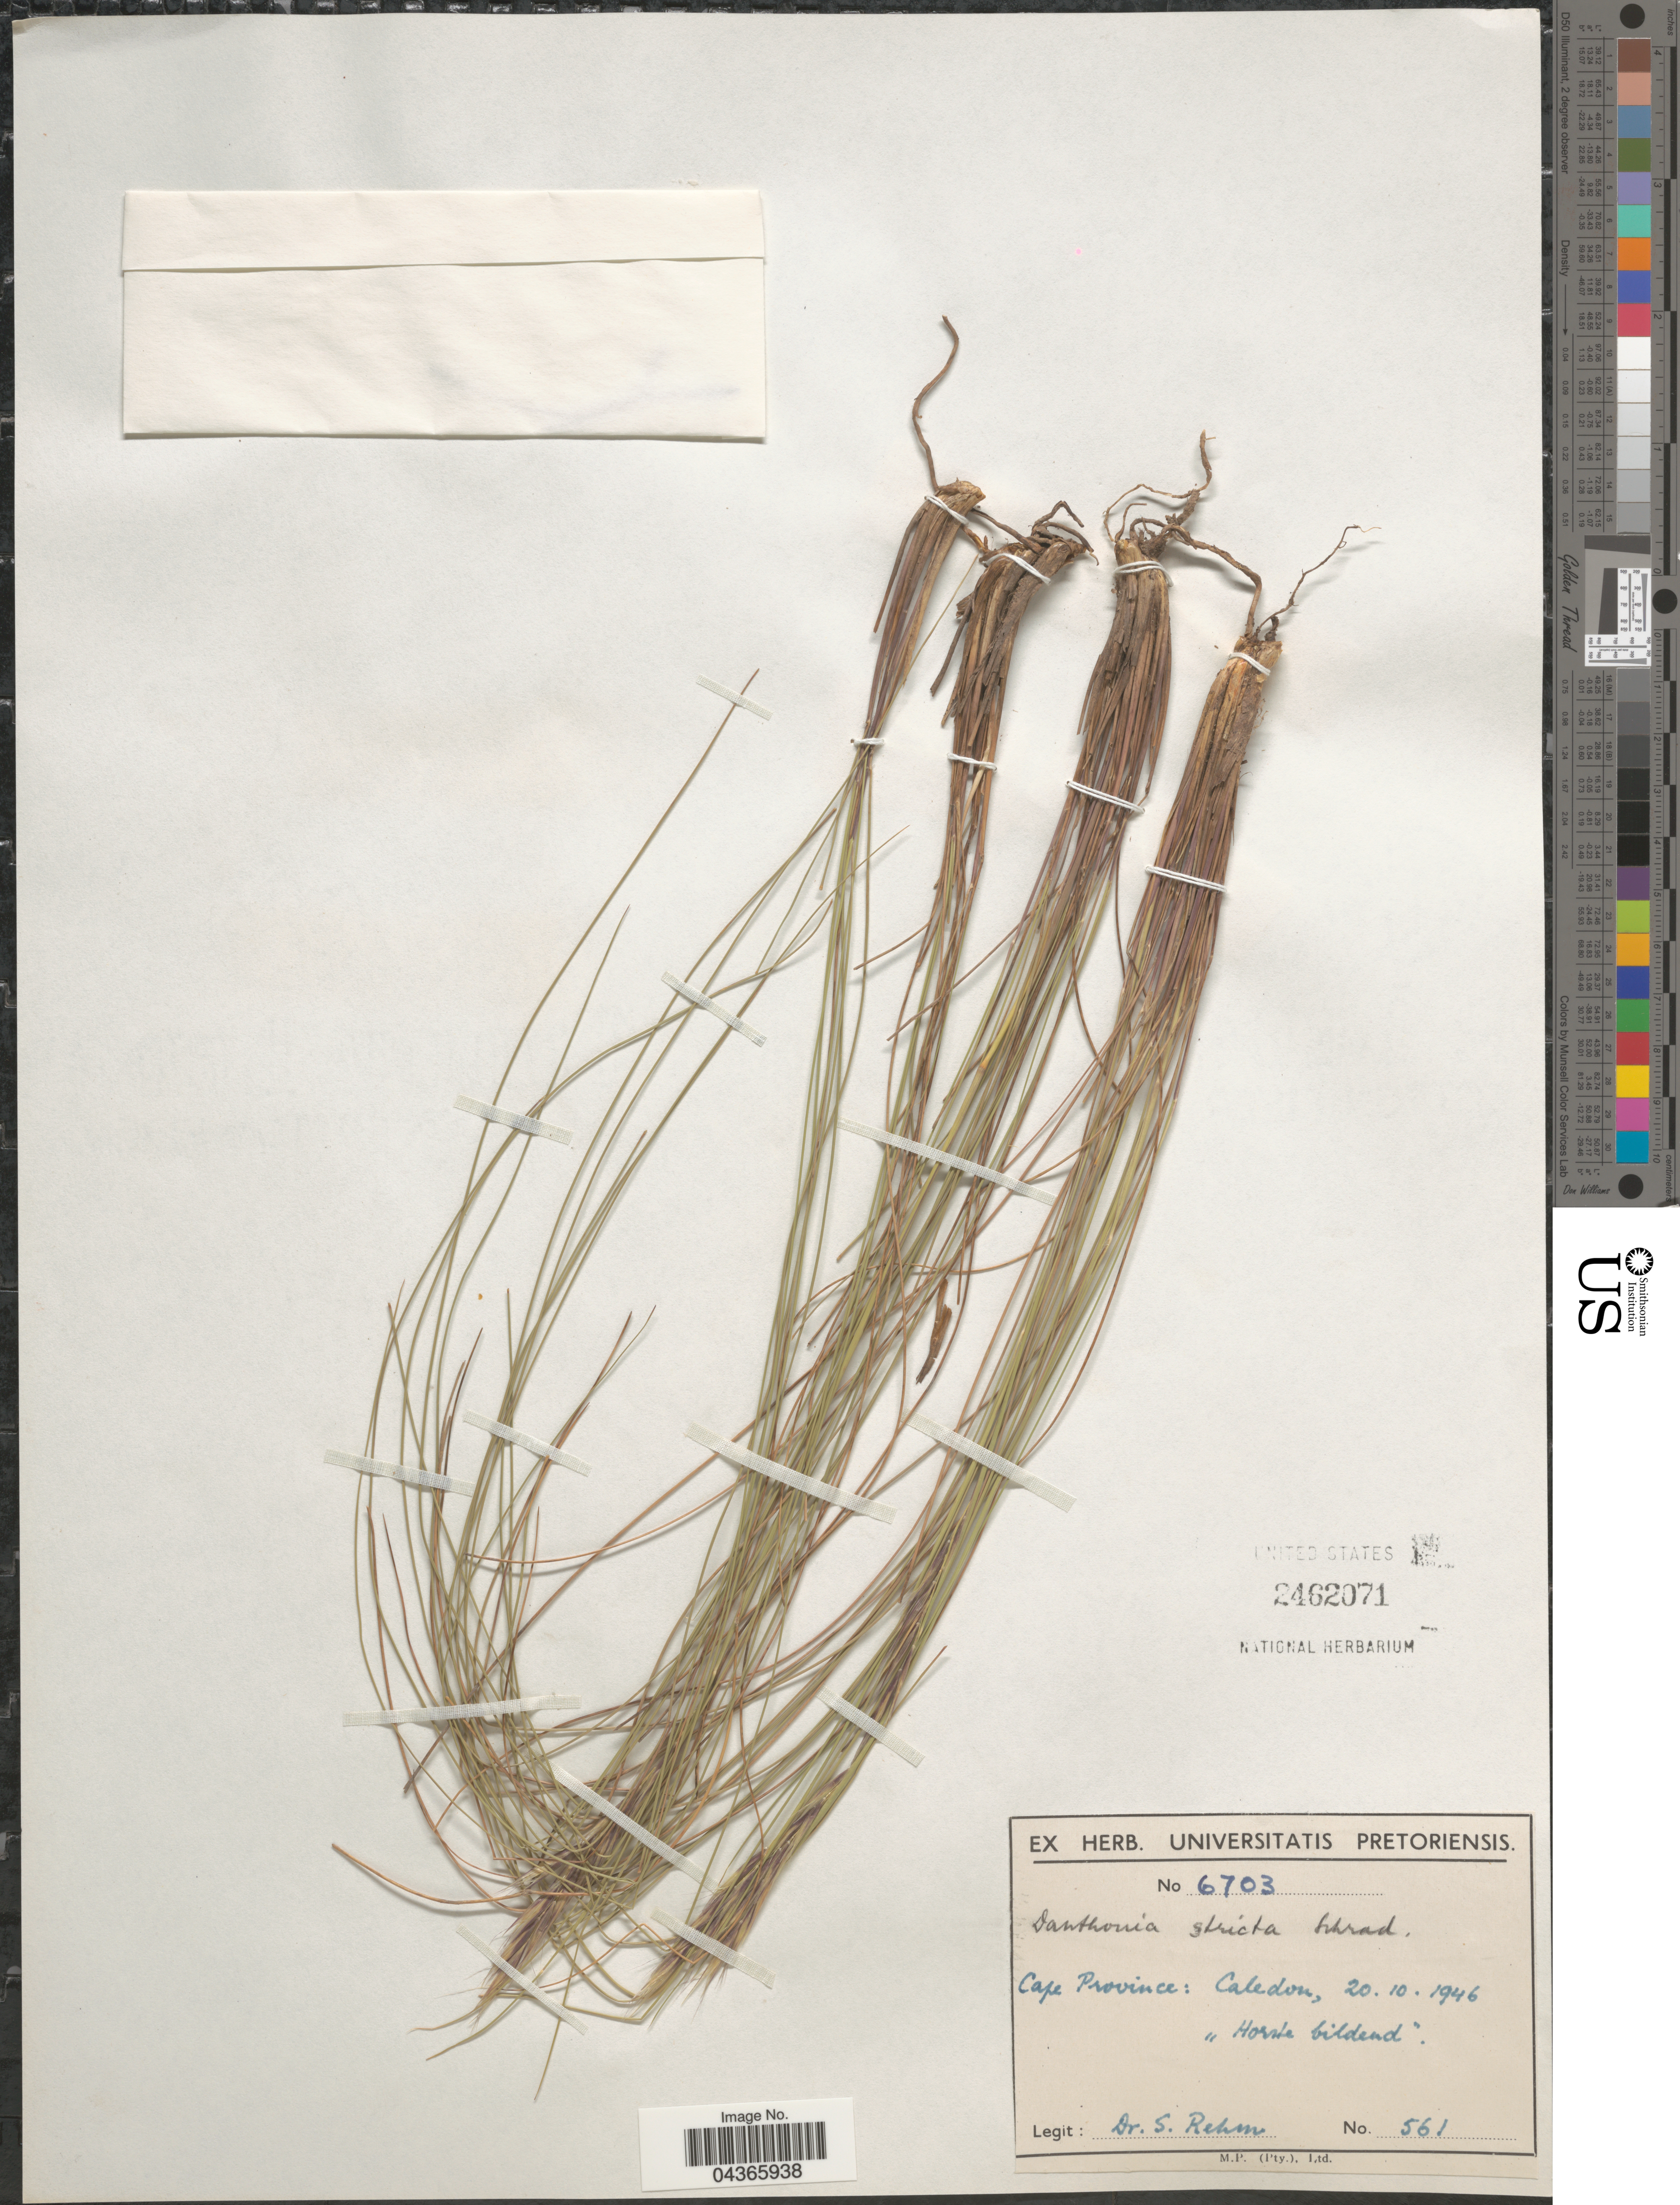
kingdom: Plantae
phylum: Tracheophyta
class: Liliopsida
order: Poales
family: Poaceae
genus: Tenaxia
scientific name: Tenaxia stricta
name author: (Schrad.) N.P. Barker & H.P. Linder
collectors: S. Rehm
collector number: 561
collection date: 1946-10-20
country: South Africa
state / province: Western Cape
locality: Caledon.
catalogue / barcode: US 2462071